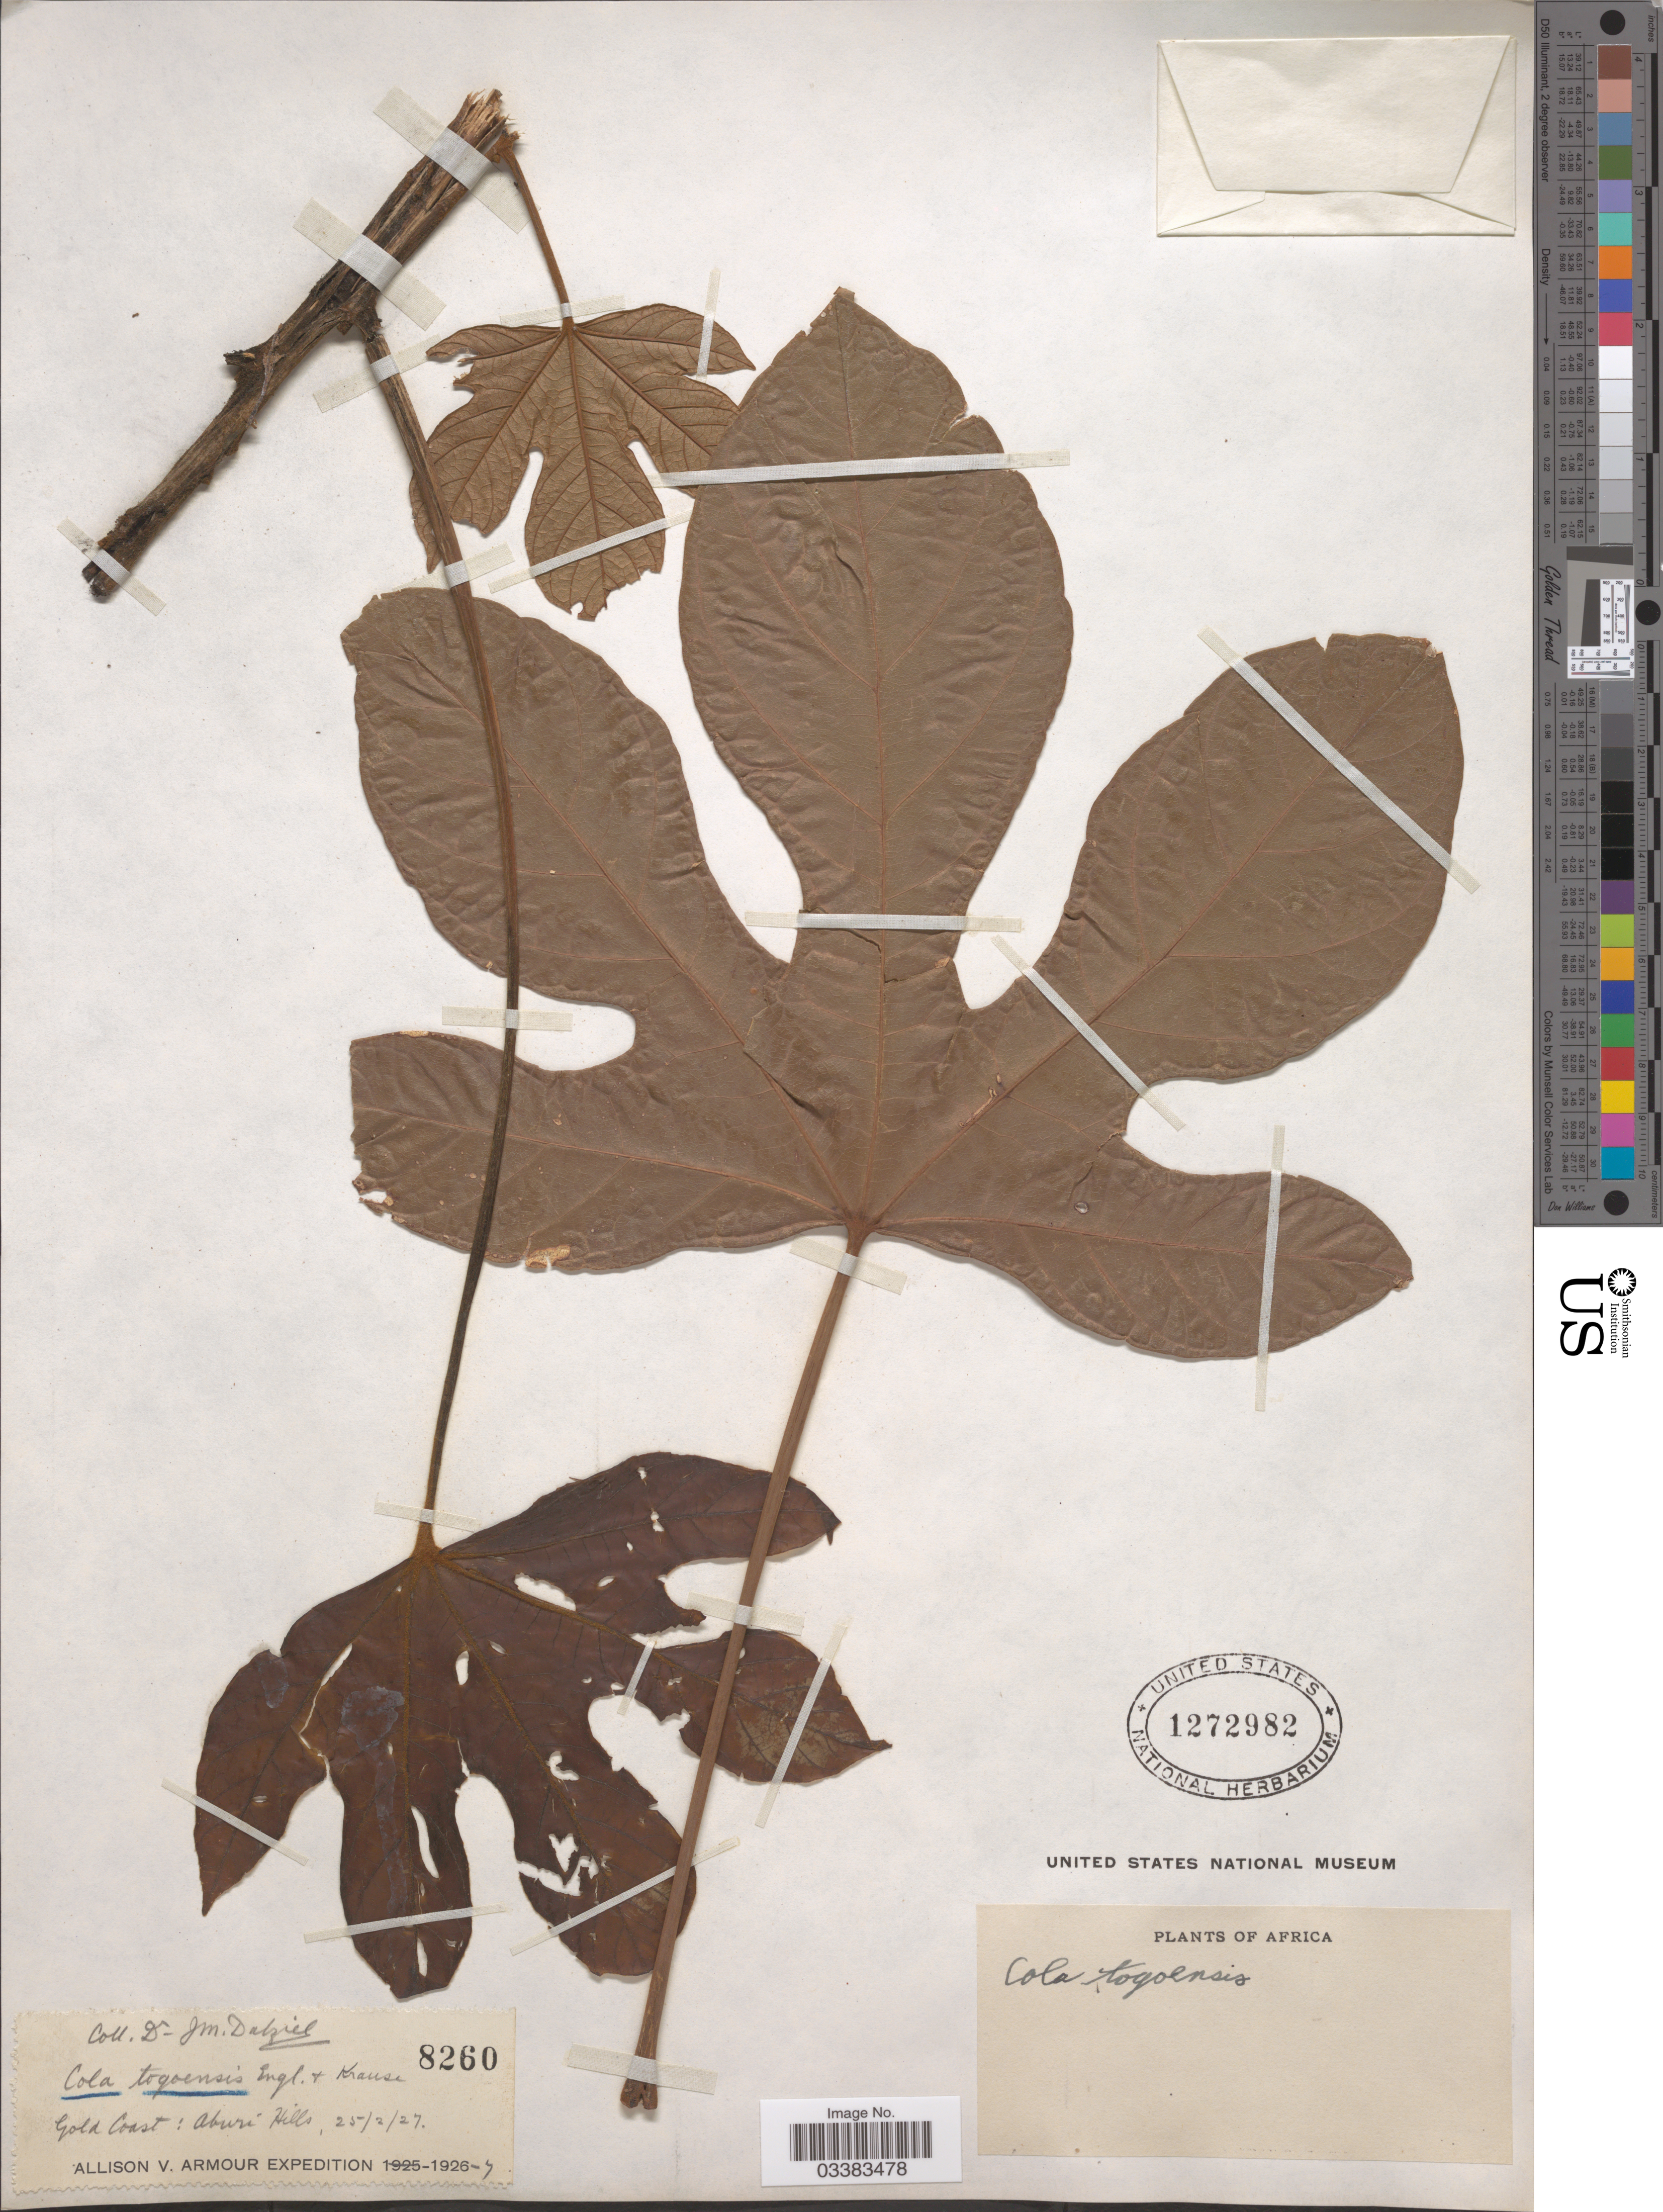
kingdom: Plantae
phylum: Tracheophyta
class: Magnoliopsida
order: Malvales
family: Malvaceae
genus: Cola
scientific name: Cola togoensis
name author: Engl. & K. Krause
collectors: J. Dalziel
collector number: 8260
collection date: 1927-02-25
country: Ghana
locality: Gold Coast: Aburi Hills.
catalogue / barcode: US 1272982